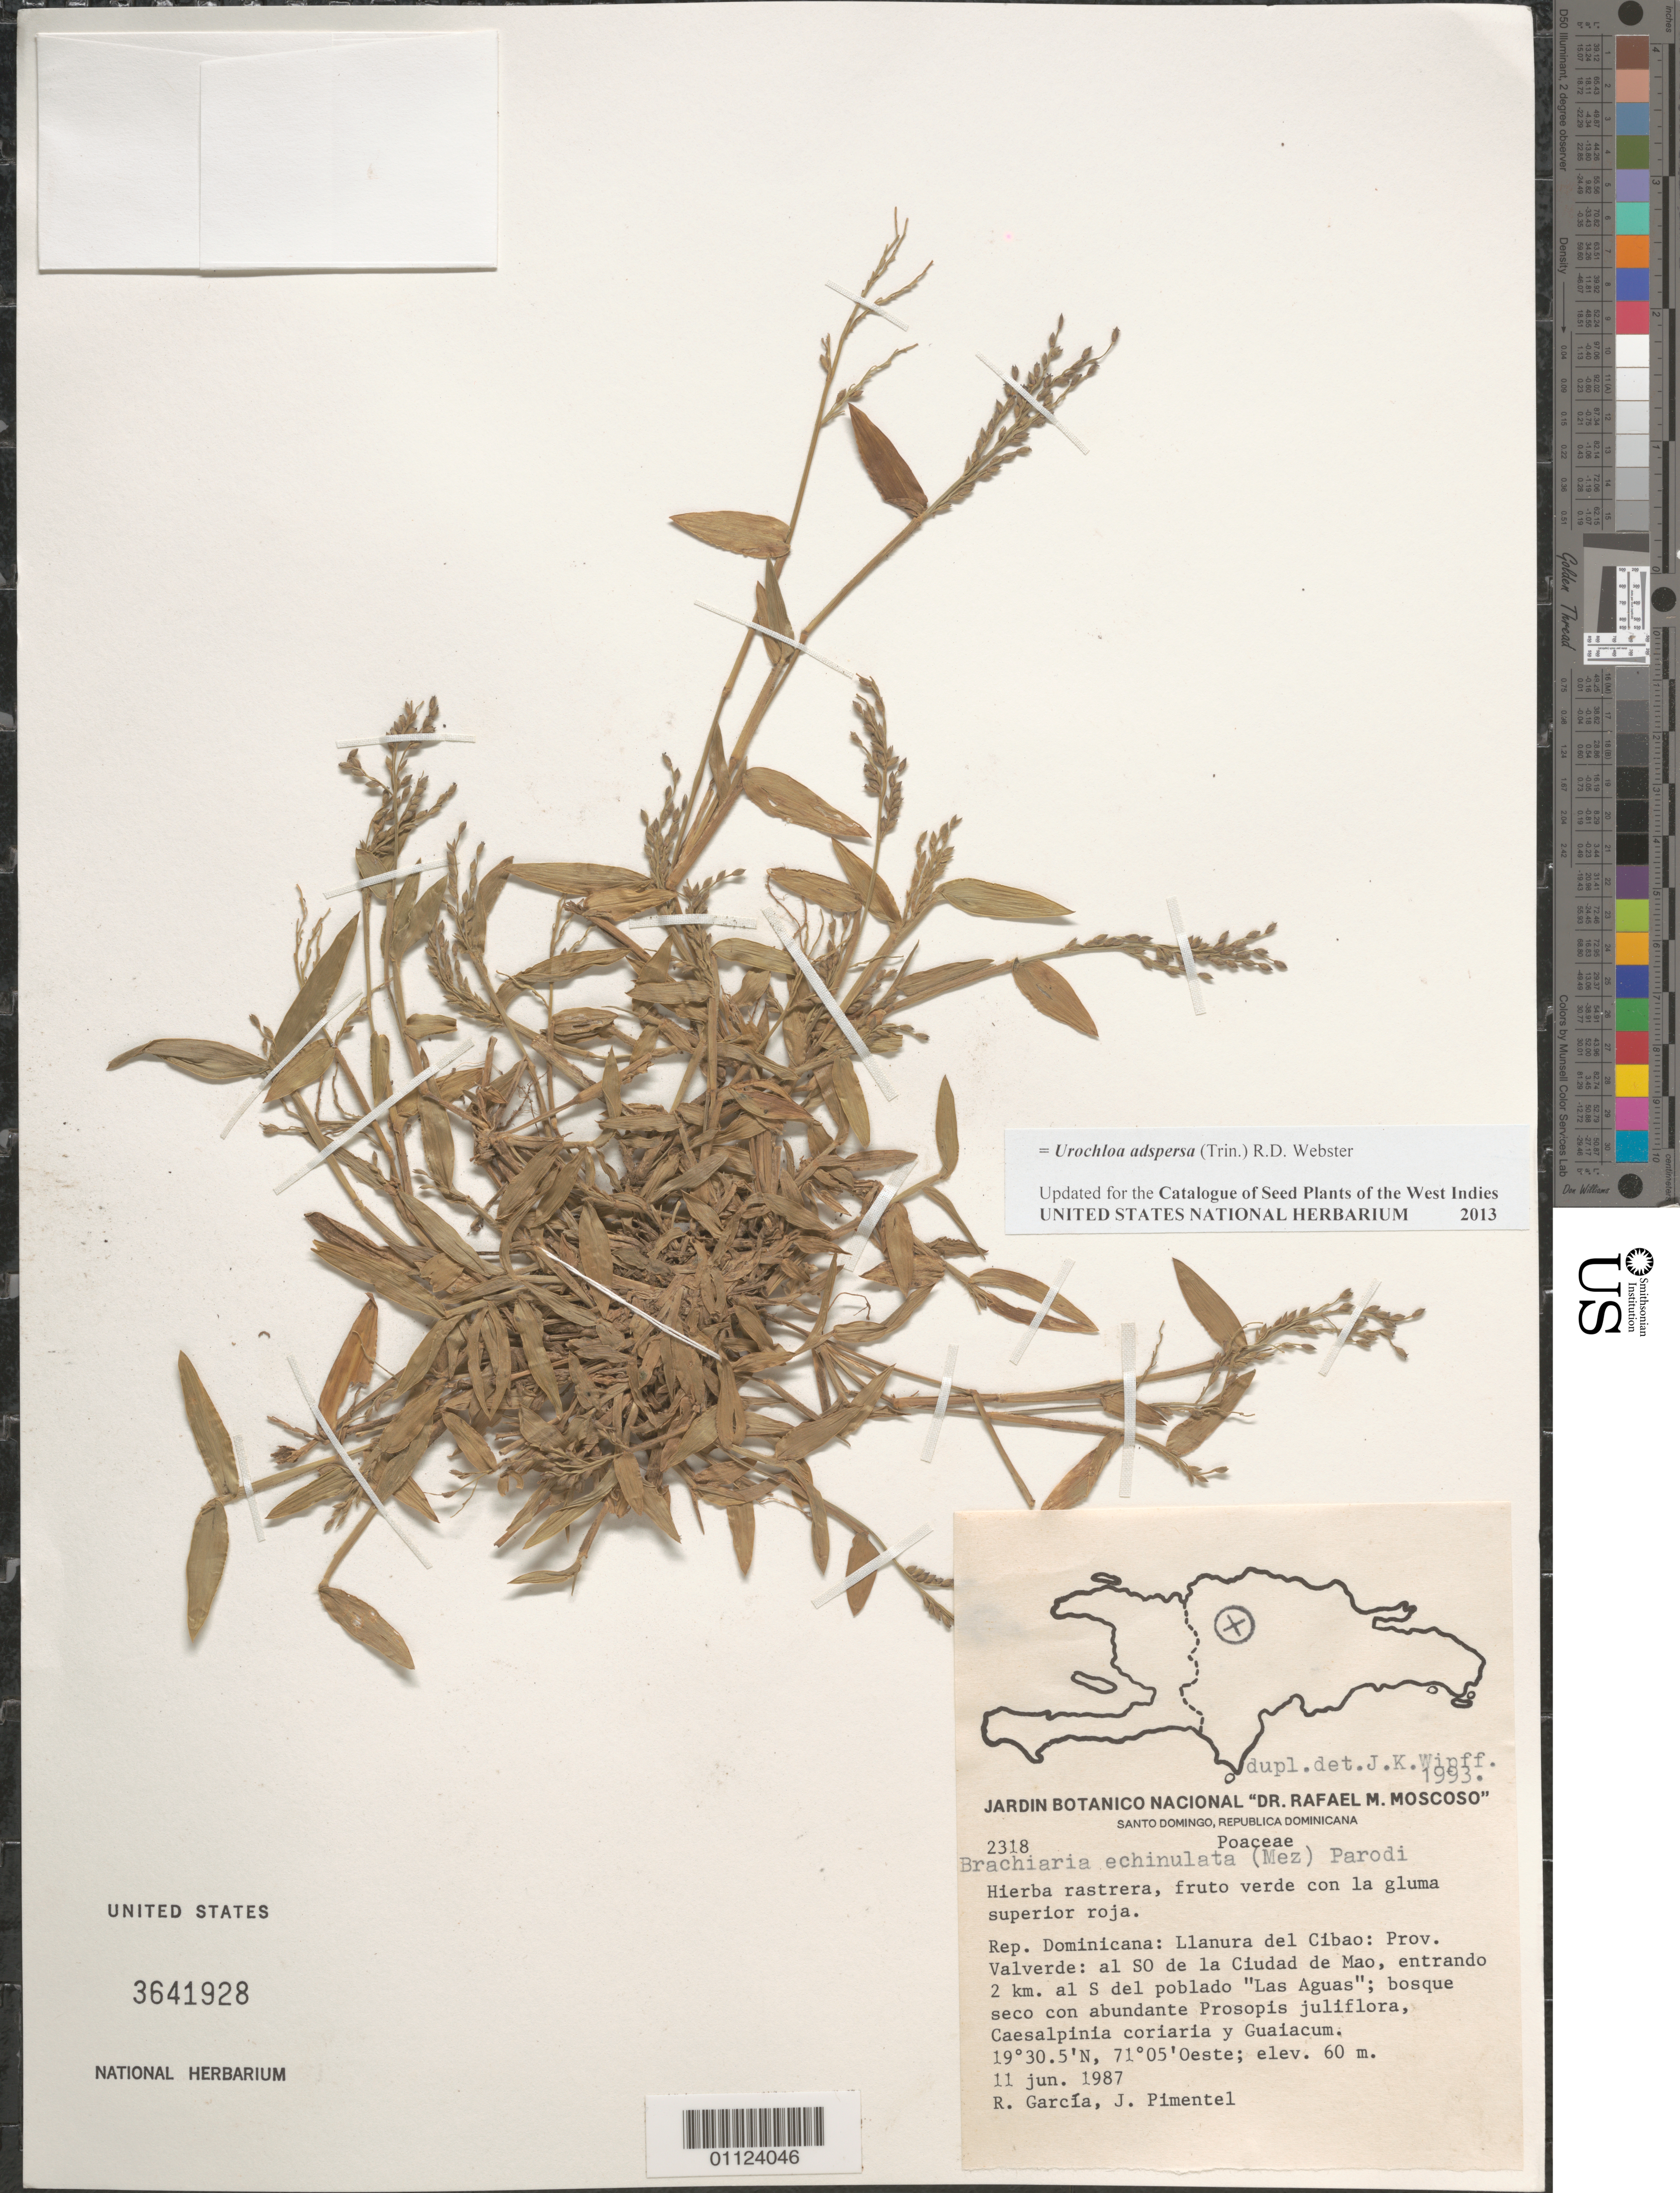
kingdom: Plantae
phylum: Tracheophyta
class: Liliopsida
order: Poales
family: Poaceae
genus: Urochloa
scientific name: Urochloa adspersa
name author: (Trin.) R.D. Webster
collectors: R. G. García & J. Pimentel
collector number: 2318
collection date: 1987-06-11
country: Dominican Republic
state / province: Valverde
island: Hispaniola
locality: Llanura del Cibao, al SO de la Ciudad de Mao, entrando 1 km al S del poblado "Las Aguas".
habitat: Bosque seco con abundante Prosopis juliflora, Caesalpinia coriaria, y Guaiacum.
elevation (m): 60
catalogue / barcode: US 3641928